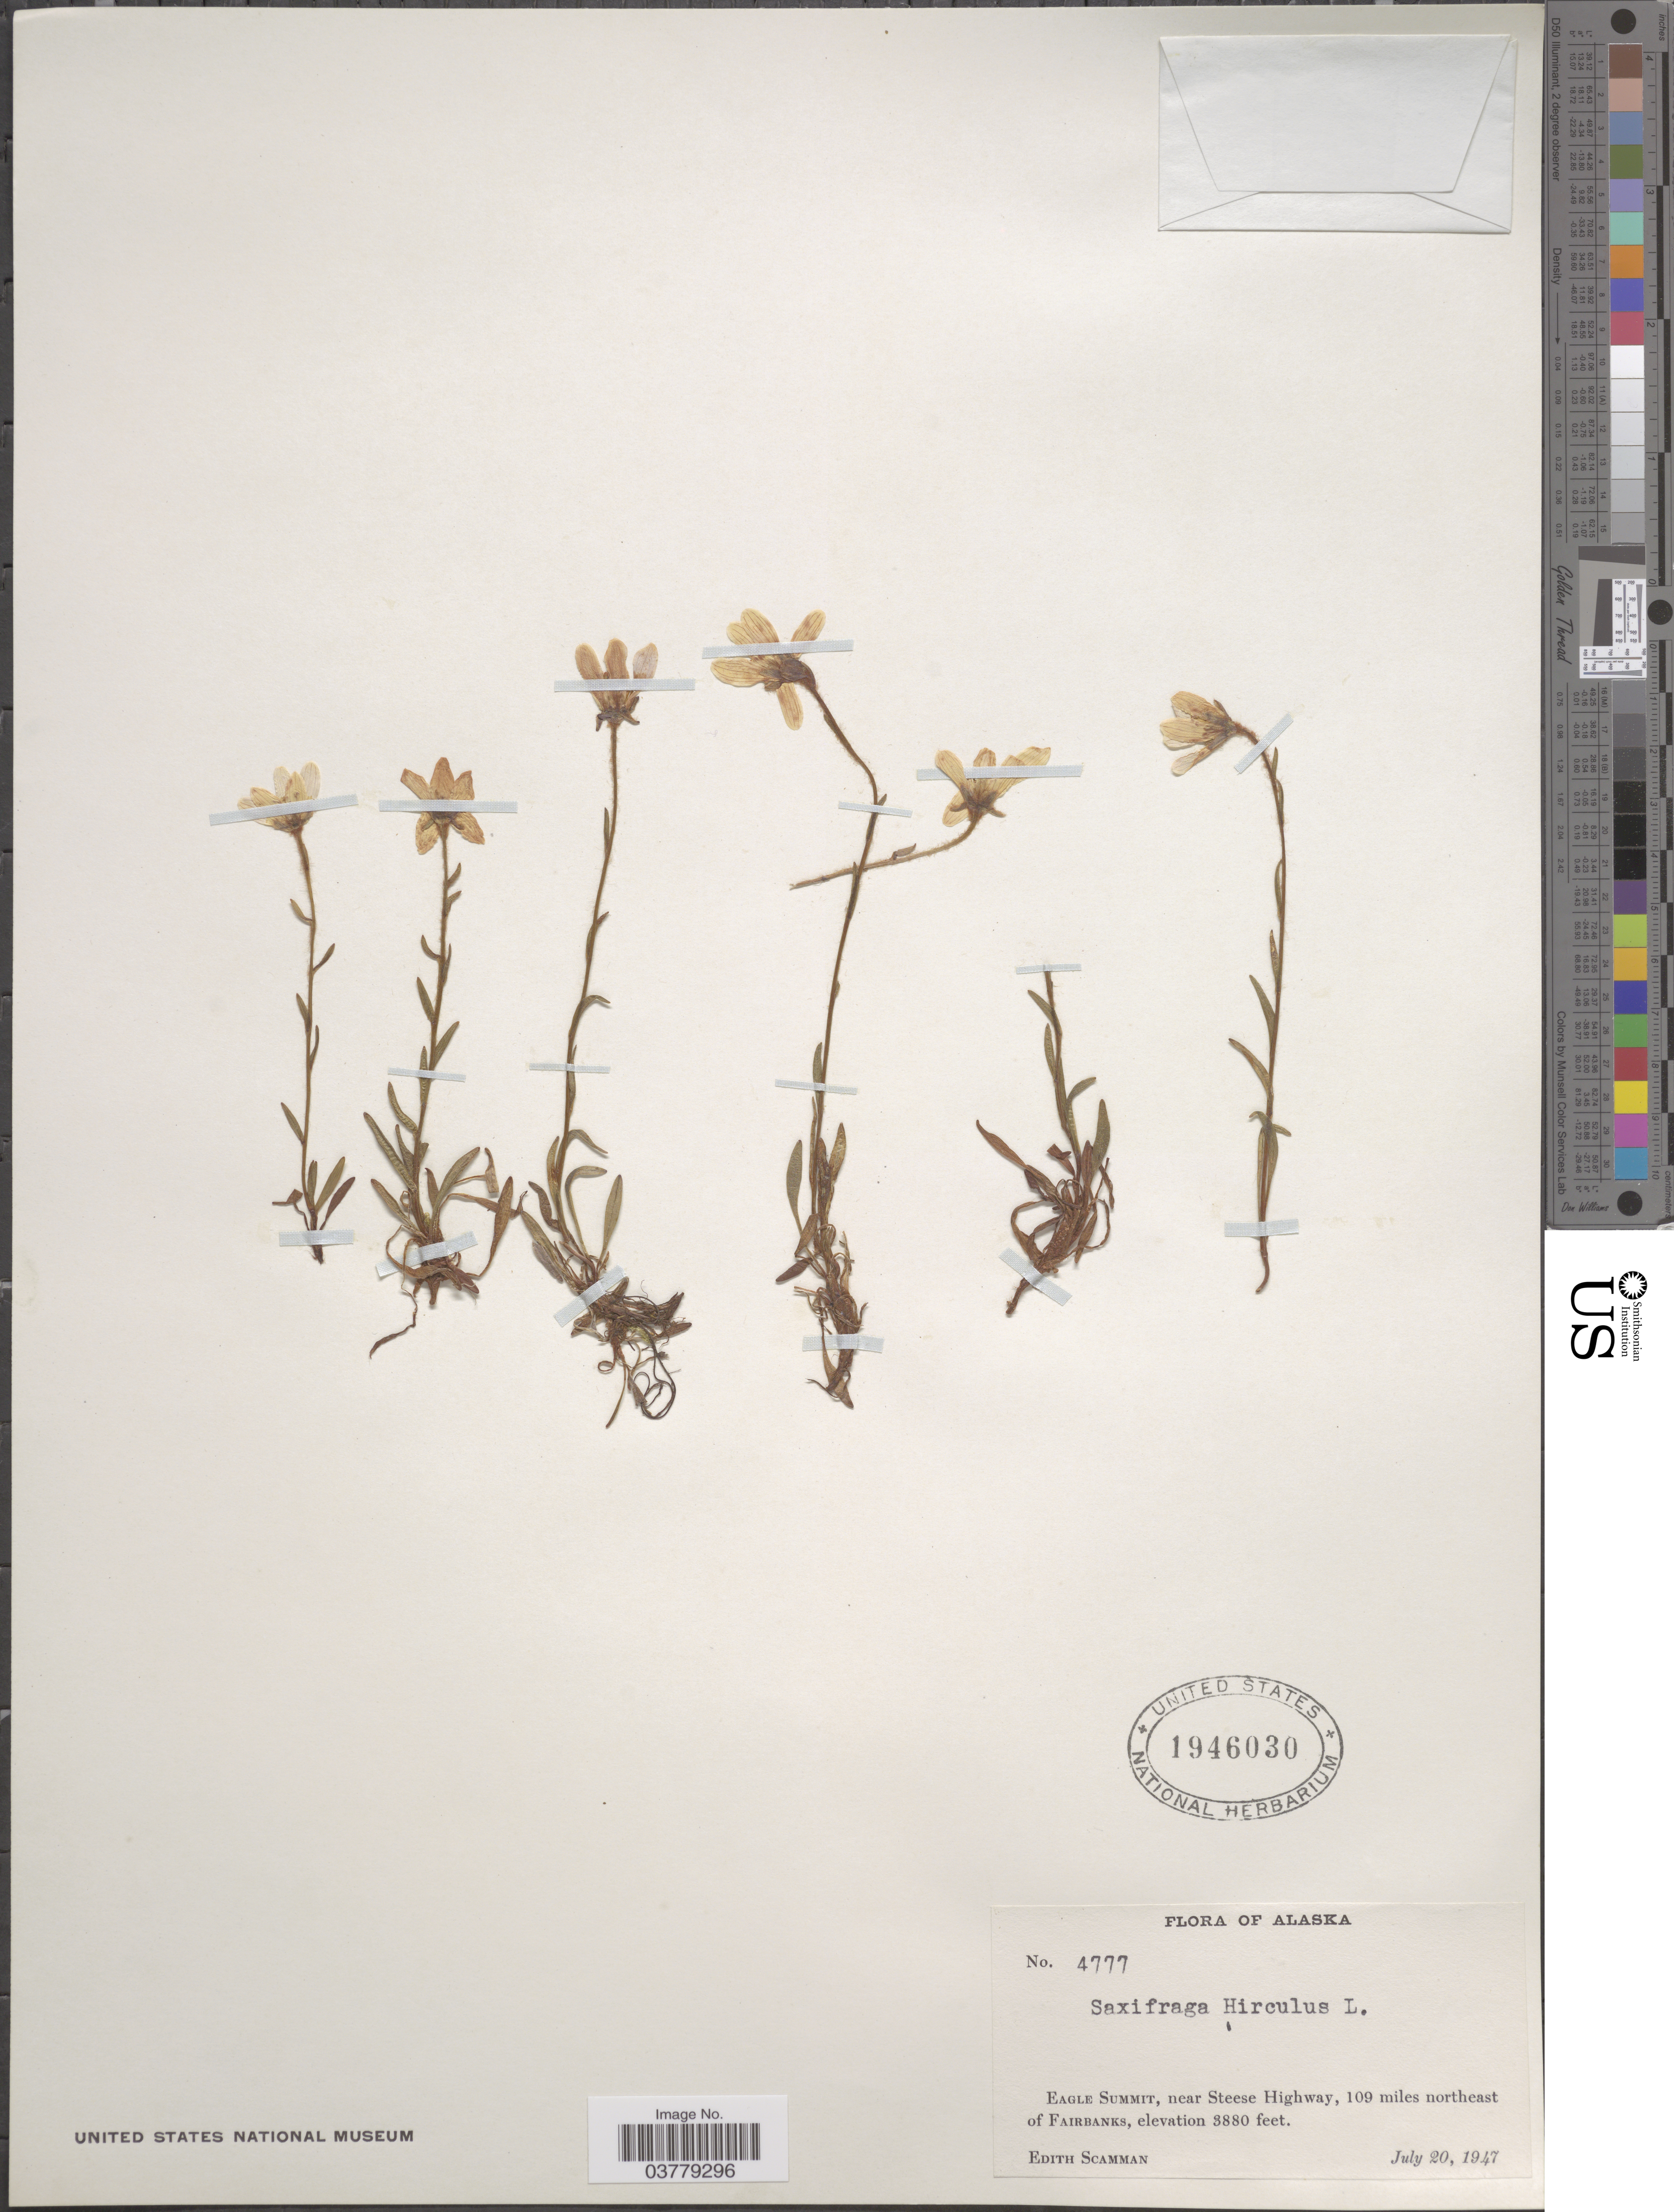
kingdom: Plantae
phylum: Tracheophyta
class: Magnoliopsida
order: Saxifragales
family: Saxifragaceae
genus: Saxifraga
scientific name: Saxifraga hirculus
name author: L.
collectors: E. Scamman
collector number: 4777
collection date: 1947-07-20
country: United States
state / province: Alaska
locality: Eagle Summit, near Steese Highway, 109 miles northeast of Fairbanks.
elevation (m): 1183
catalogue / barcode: US 1946030